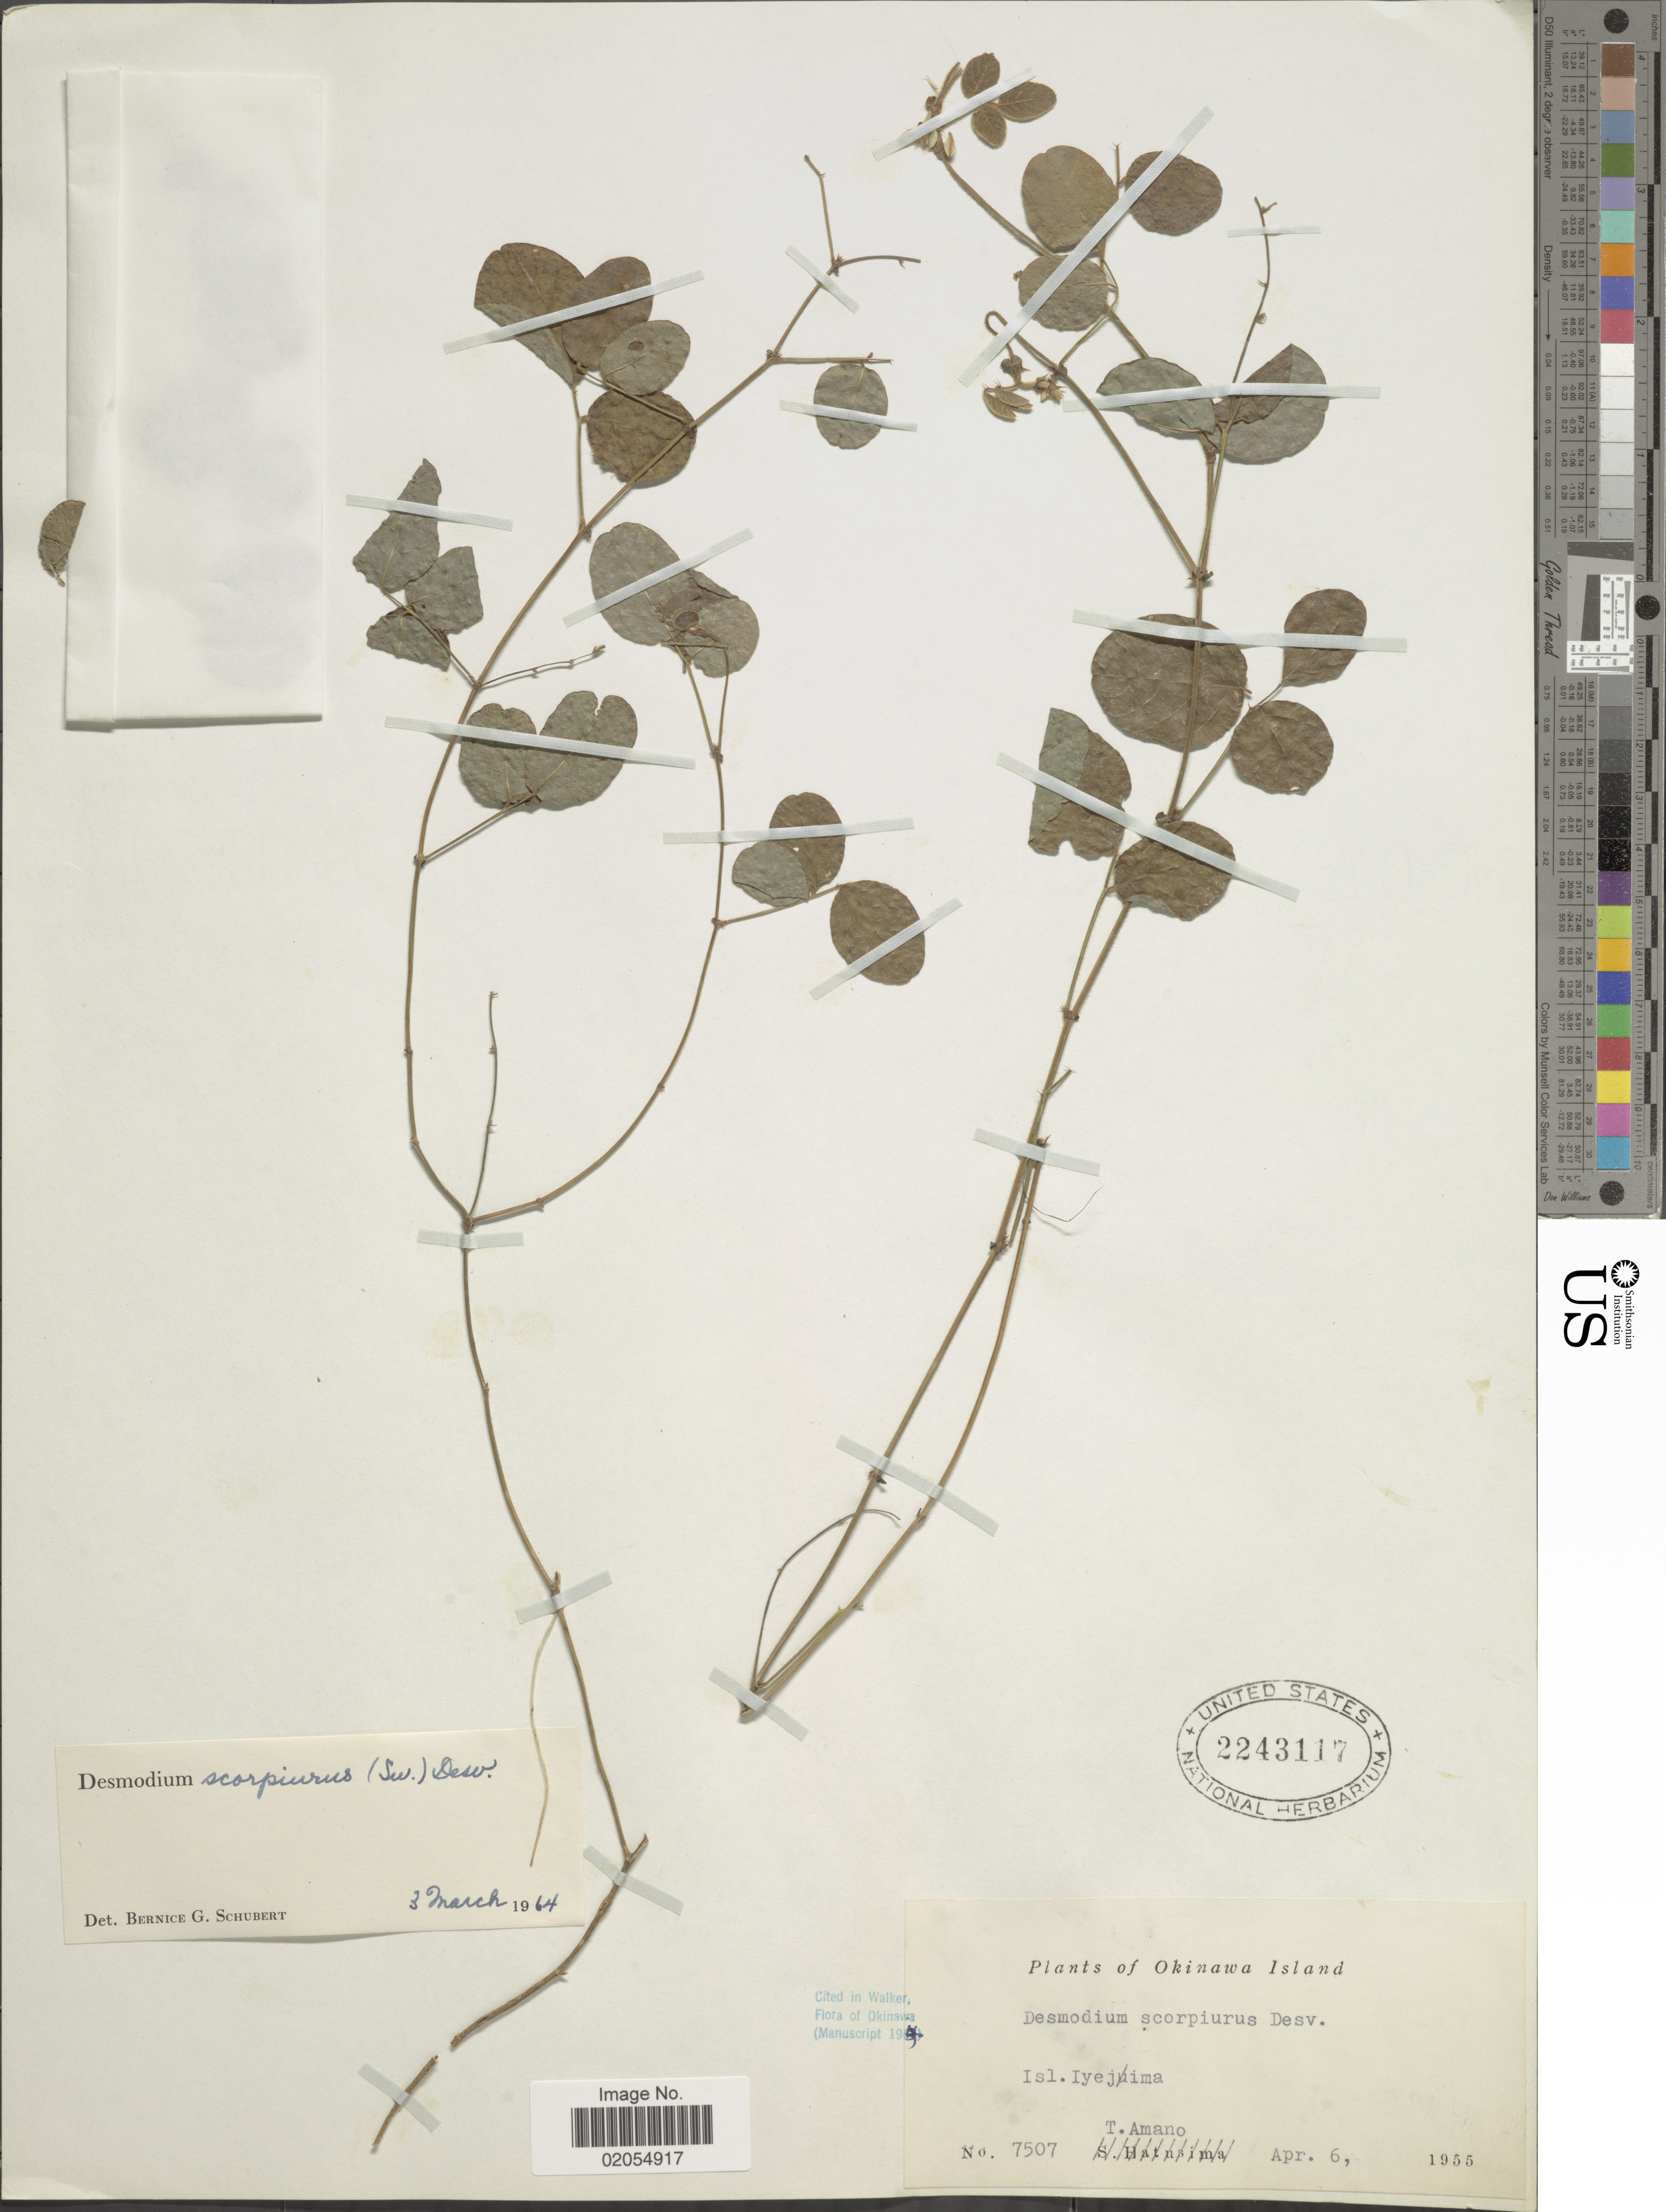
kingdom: Plantae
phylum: Tracheophyta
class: Magnoliopsida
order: Fabales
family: Fabaceae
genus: Desmodium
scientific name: Desmodium scorpiurus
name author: (Sw.) Desv. ex DC.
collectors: T. Amano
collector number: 7507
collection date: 1955-04-06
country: Japan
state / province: Okinawa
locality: Okinawa Island, Isl. Iyejima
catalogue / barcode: US 2243117